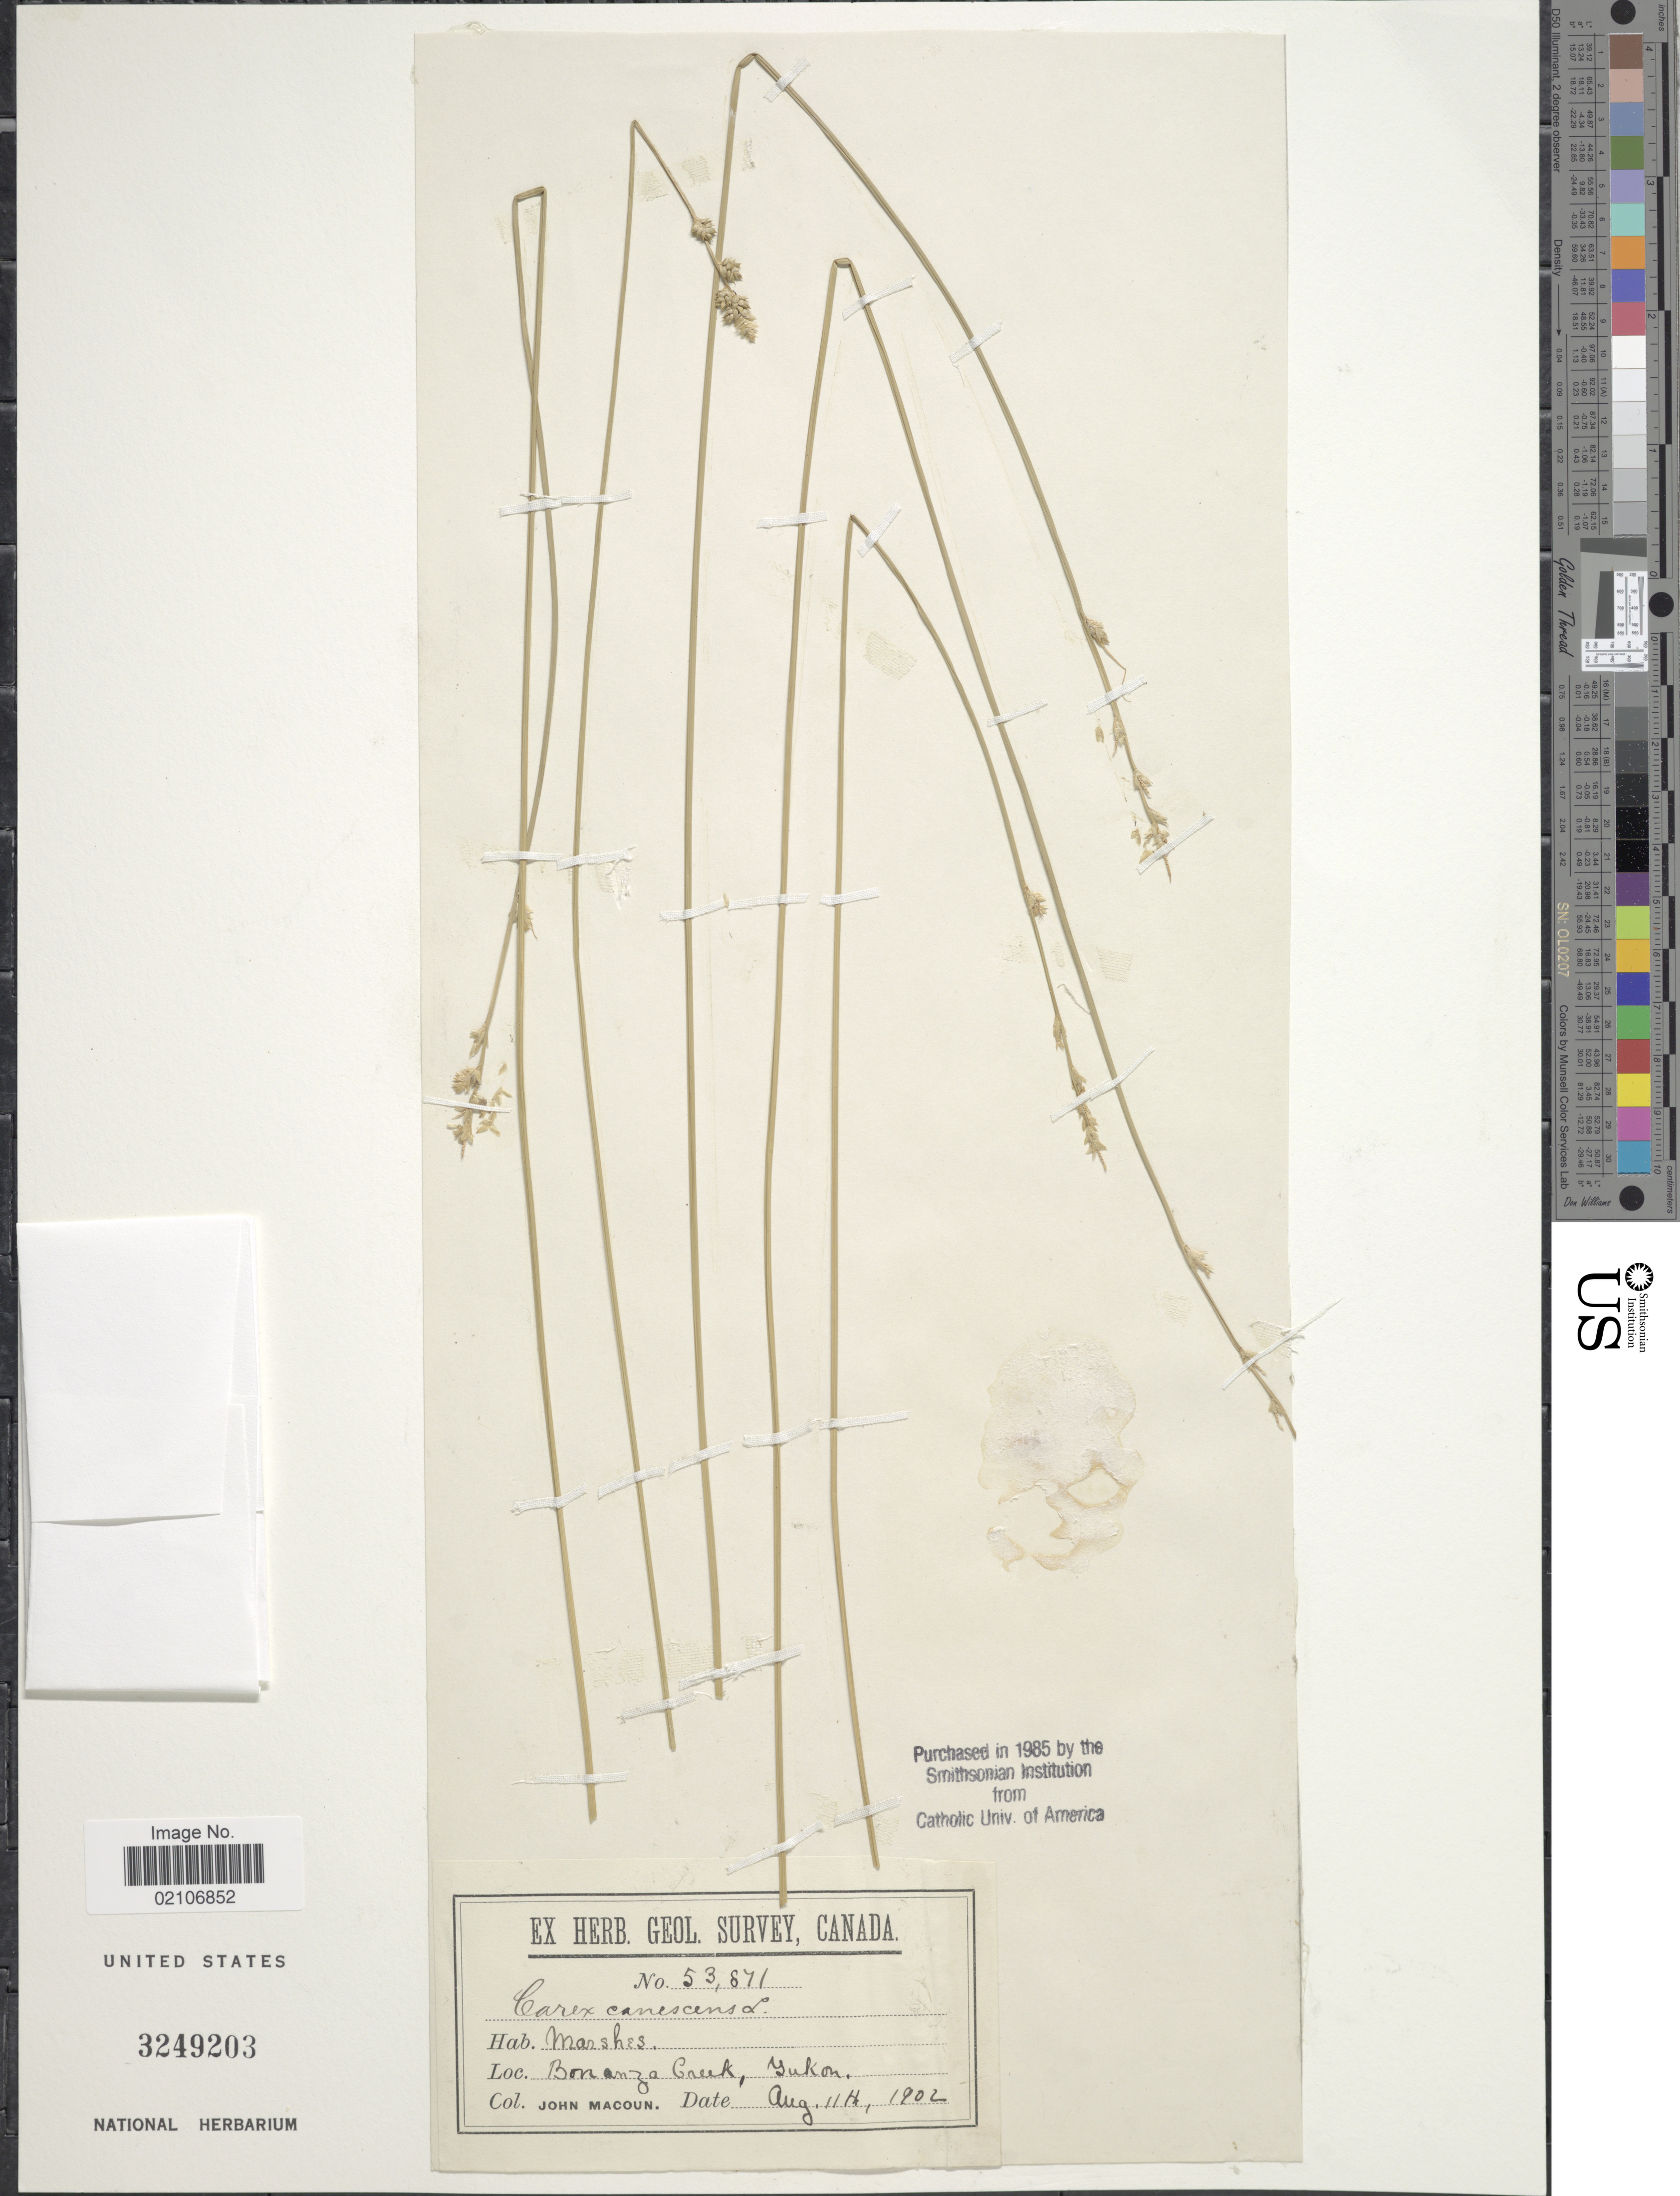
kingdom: Plantae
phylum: Tracheophyta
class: Liliopsida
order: Poales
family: Cyperaceae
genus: Carex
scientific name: Carex canescens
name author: L.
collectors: J. Macoun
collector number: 53871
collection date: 1902-08-11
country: Canada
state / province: Yukon Territory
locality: Bonanza Creek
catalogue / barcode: US 3249203